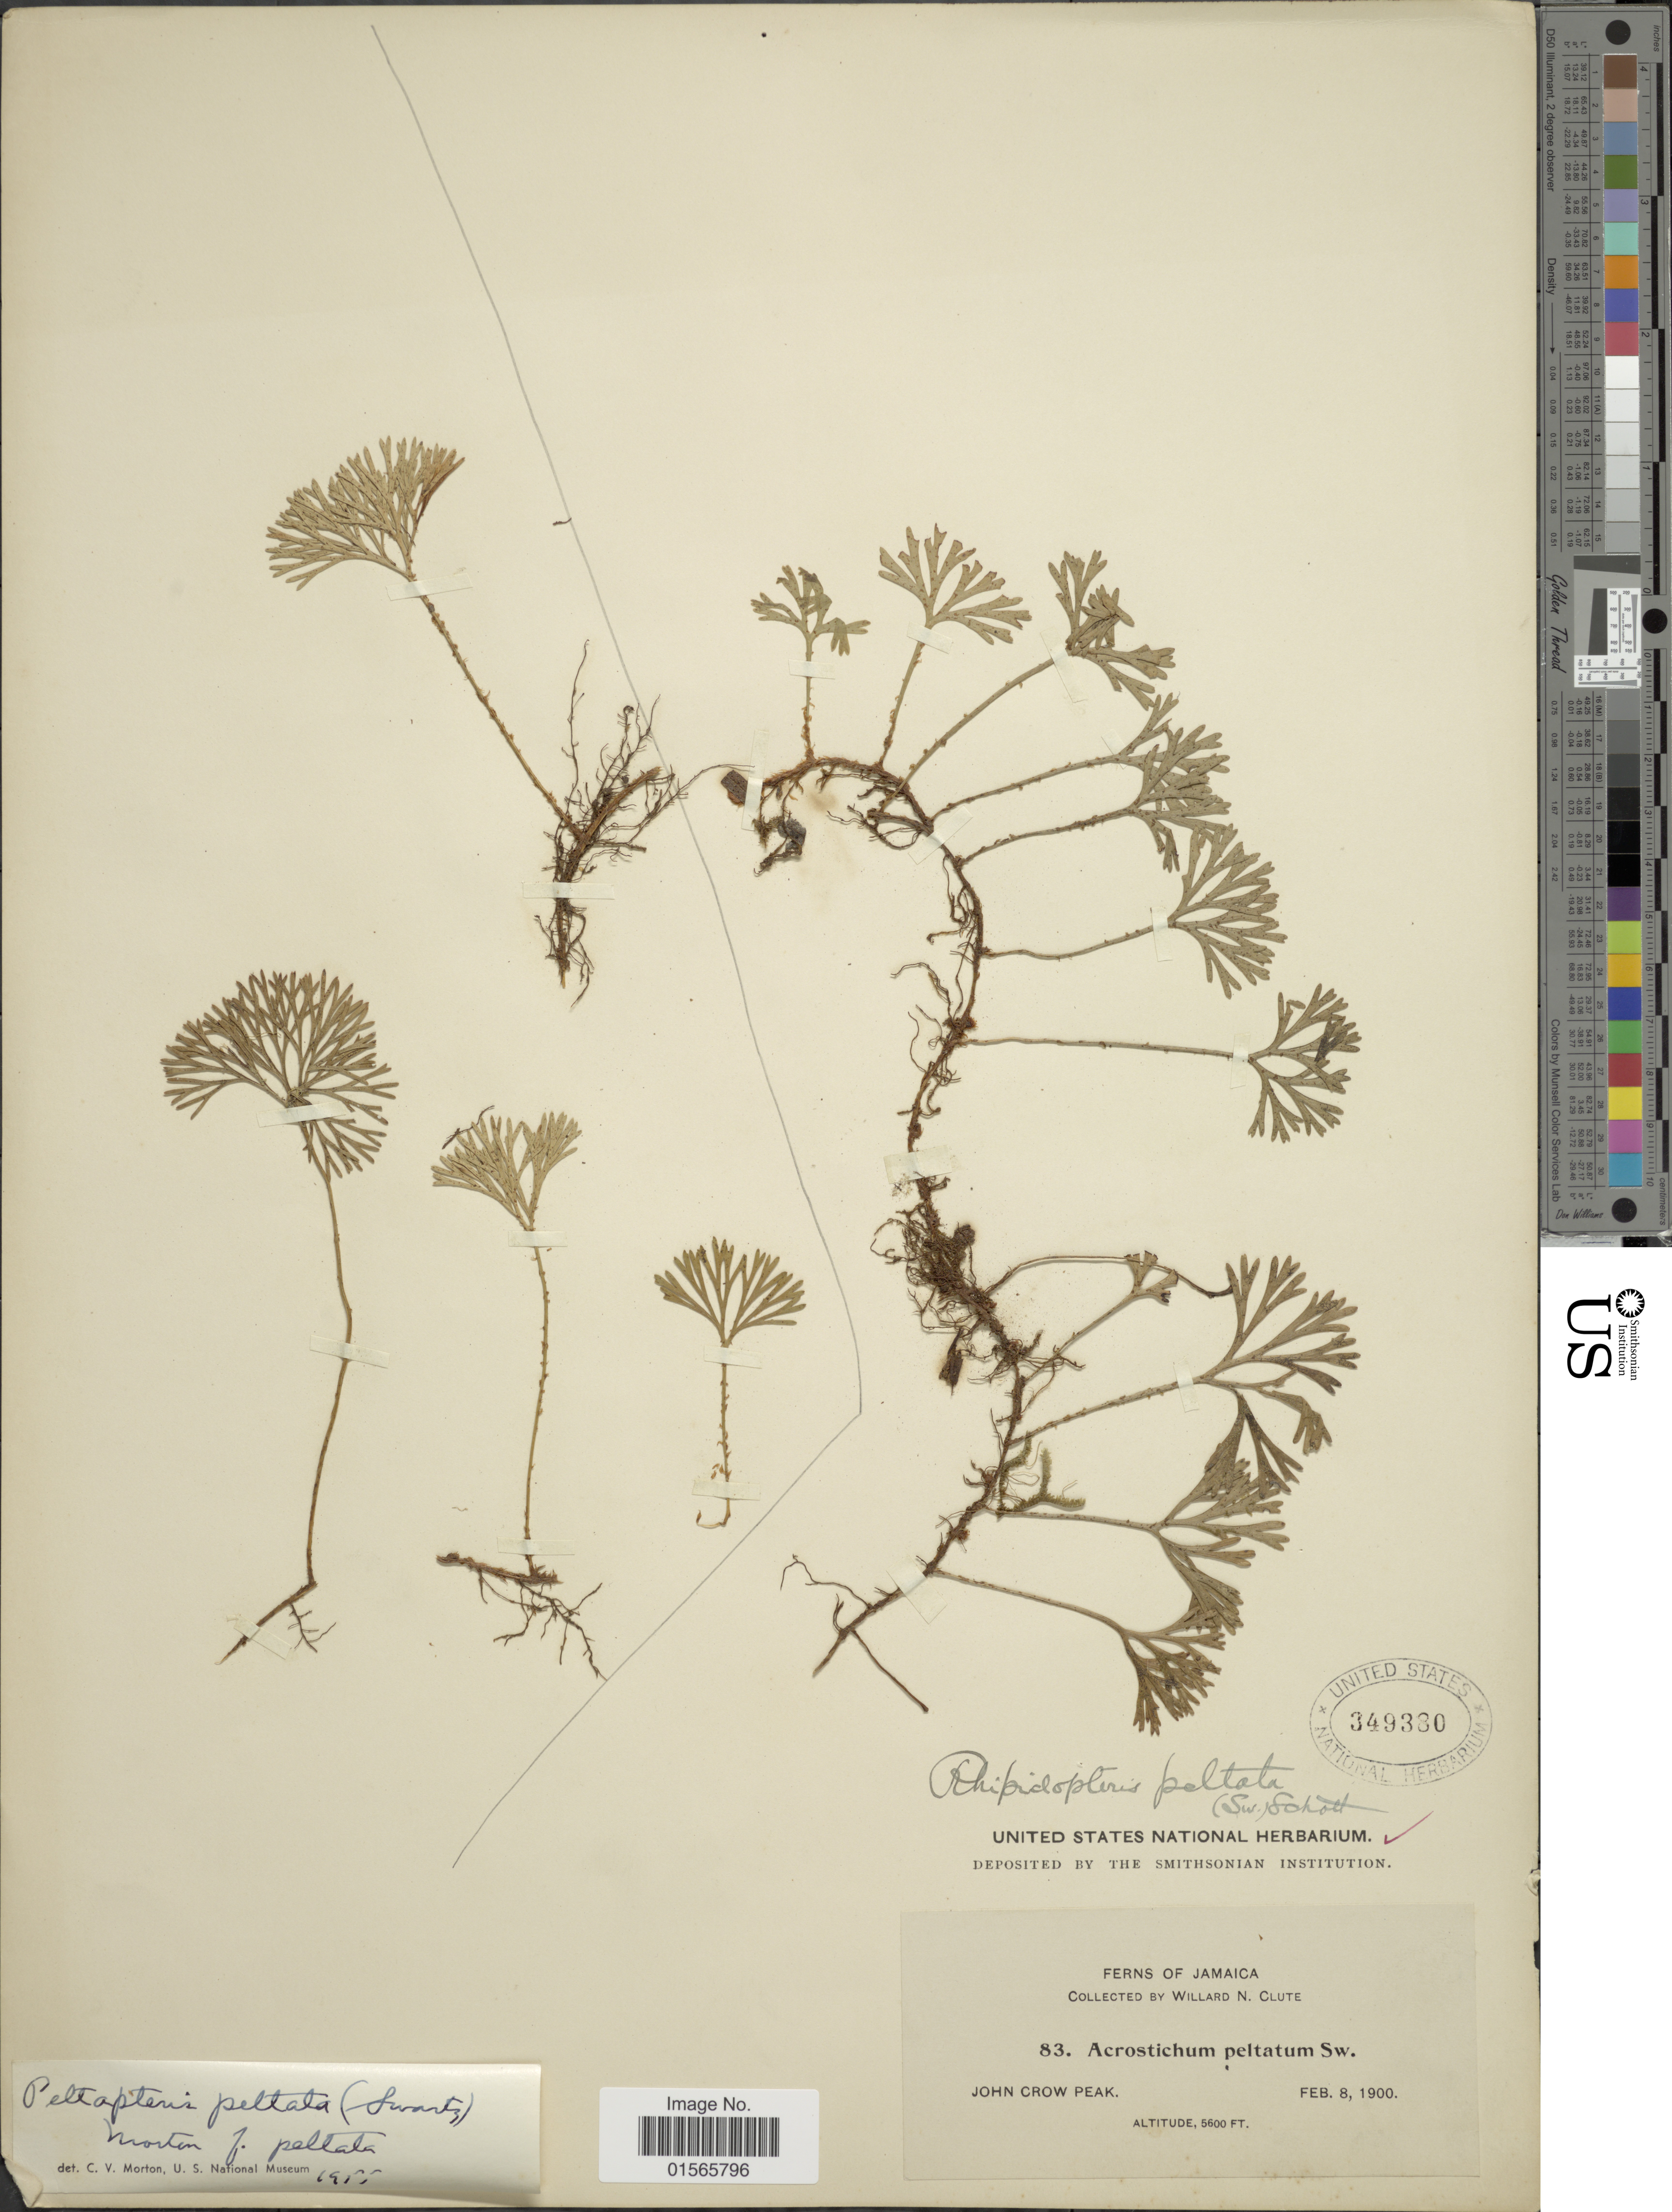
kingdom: Plantae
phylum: Tracheophyta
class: Polypodiopsida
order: Polypodiales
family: Dryopteridaceae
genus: Elaphoglossum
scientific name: Elaphoglossum peltatum f. peltatum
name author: (Sw.) Urb.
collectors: W. N. Clute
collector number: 83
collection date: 1900-02-08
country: Jamaica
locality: John Crwo Peak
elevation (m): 1707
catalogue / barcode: US 349380